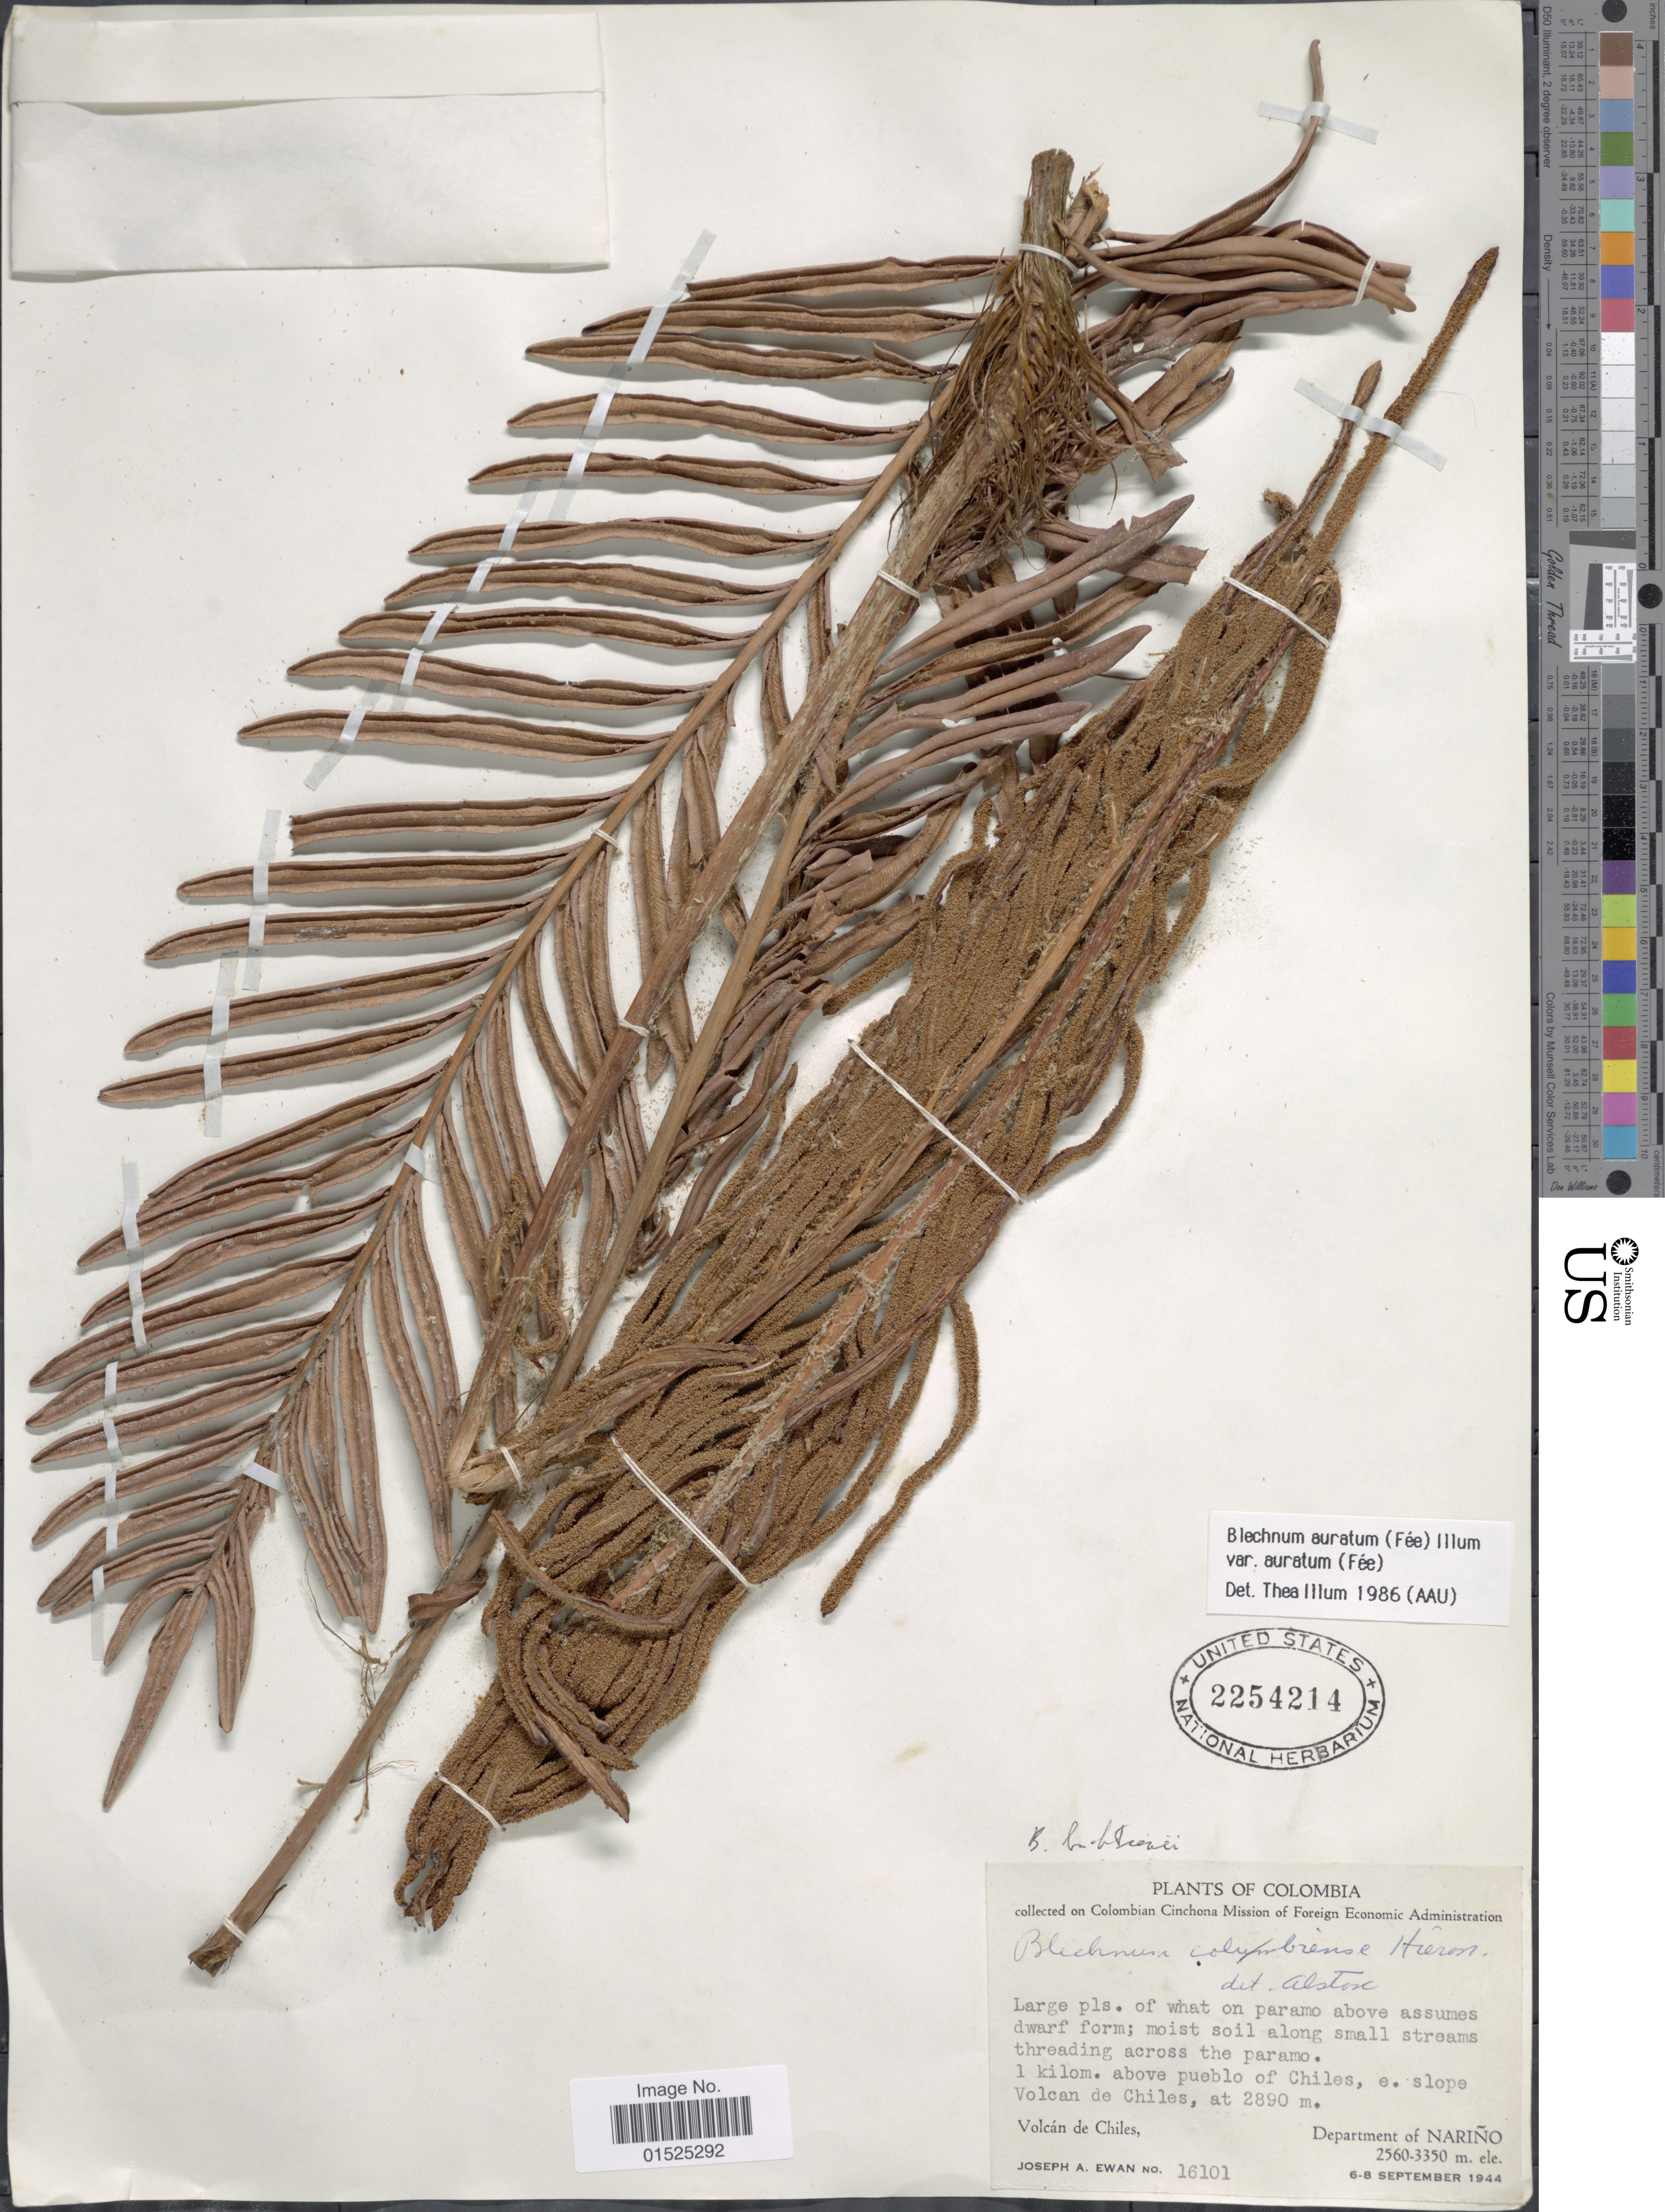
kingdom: Plantae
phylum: Tracheophyta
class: Polypodiopsida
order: Polypodiales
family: Blechnaceae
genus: Blechnum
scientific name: Blechnum auratum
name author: (Fée) R.M. Tryon & Stolze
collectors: J. A. Ewan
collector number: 16101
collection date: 1944-09-06/1944-09-08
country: Colombia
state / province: Nariño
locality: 1 kilom. above pueblo of Chiles, e. slope Volcan de Chiles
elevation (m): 2890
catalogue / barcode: US 2254214